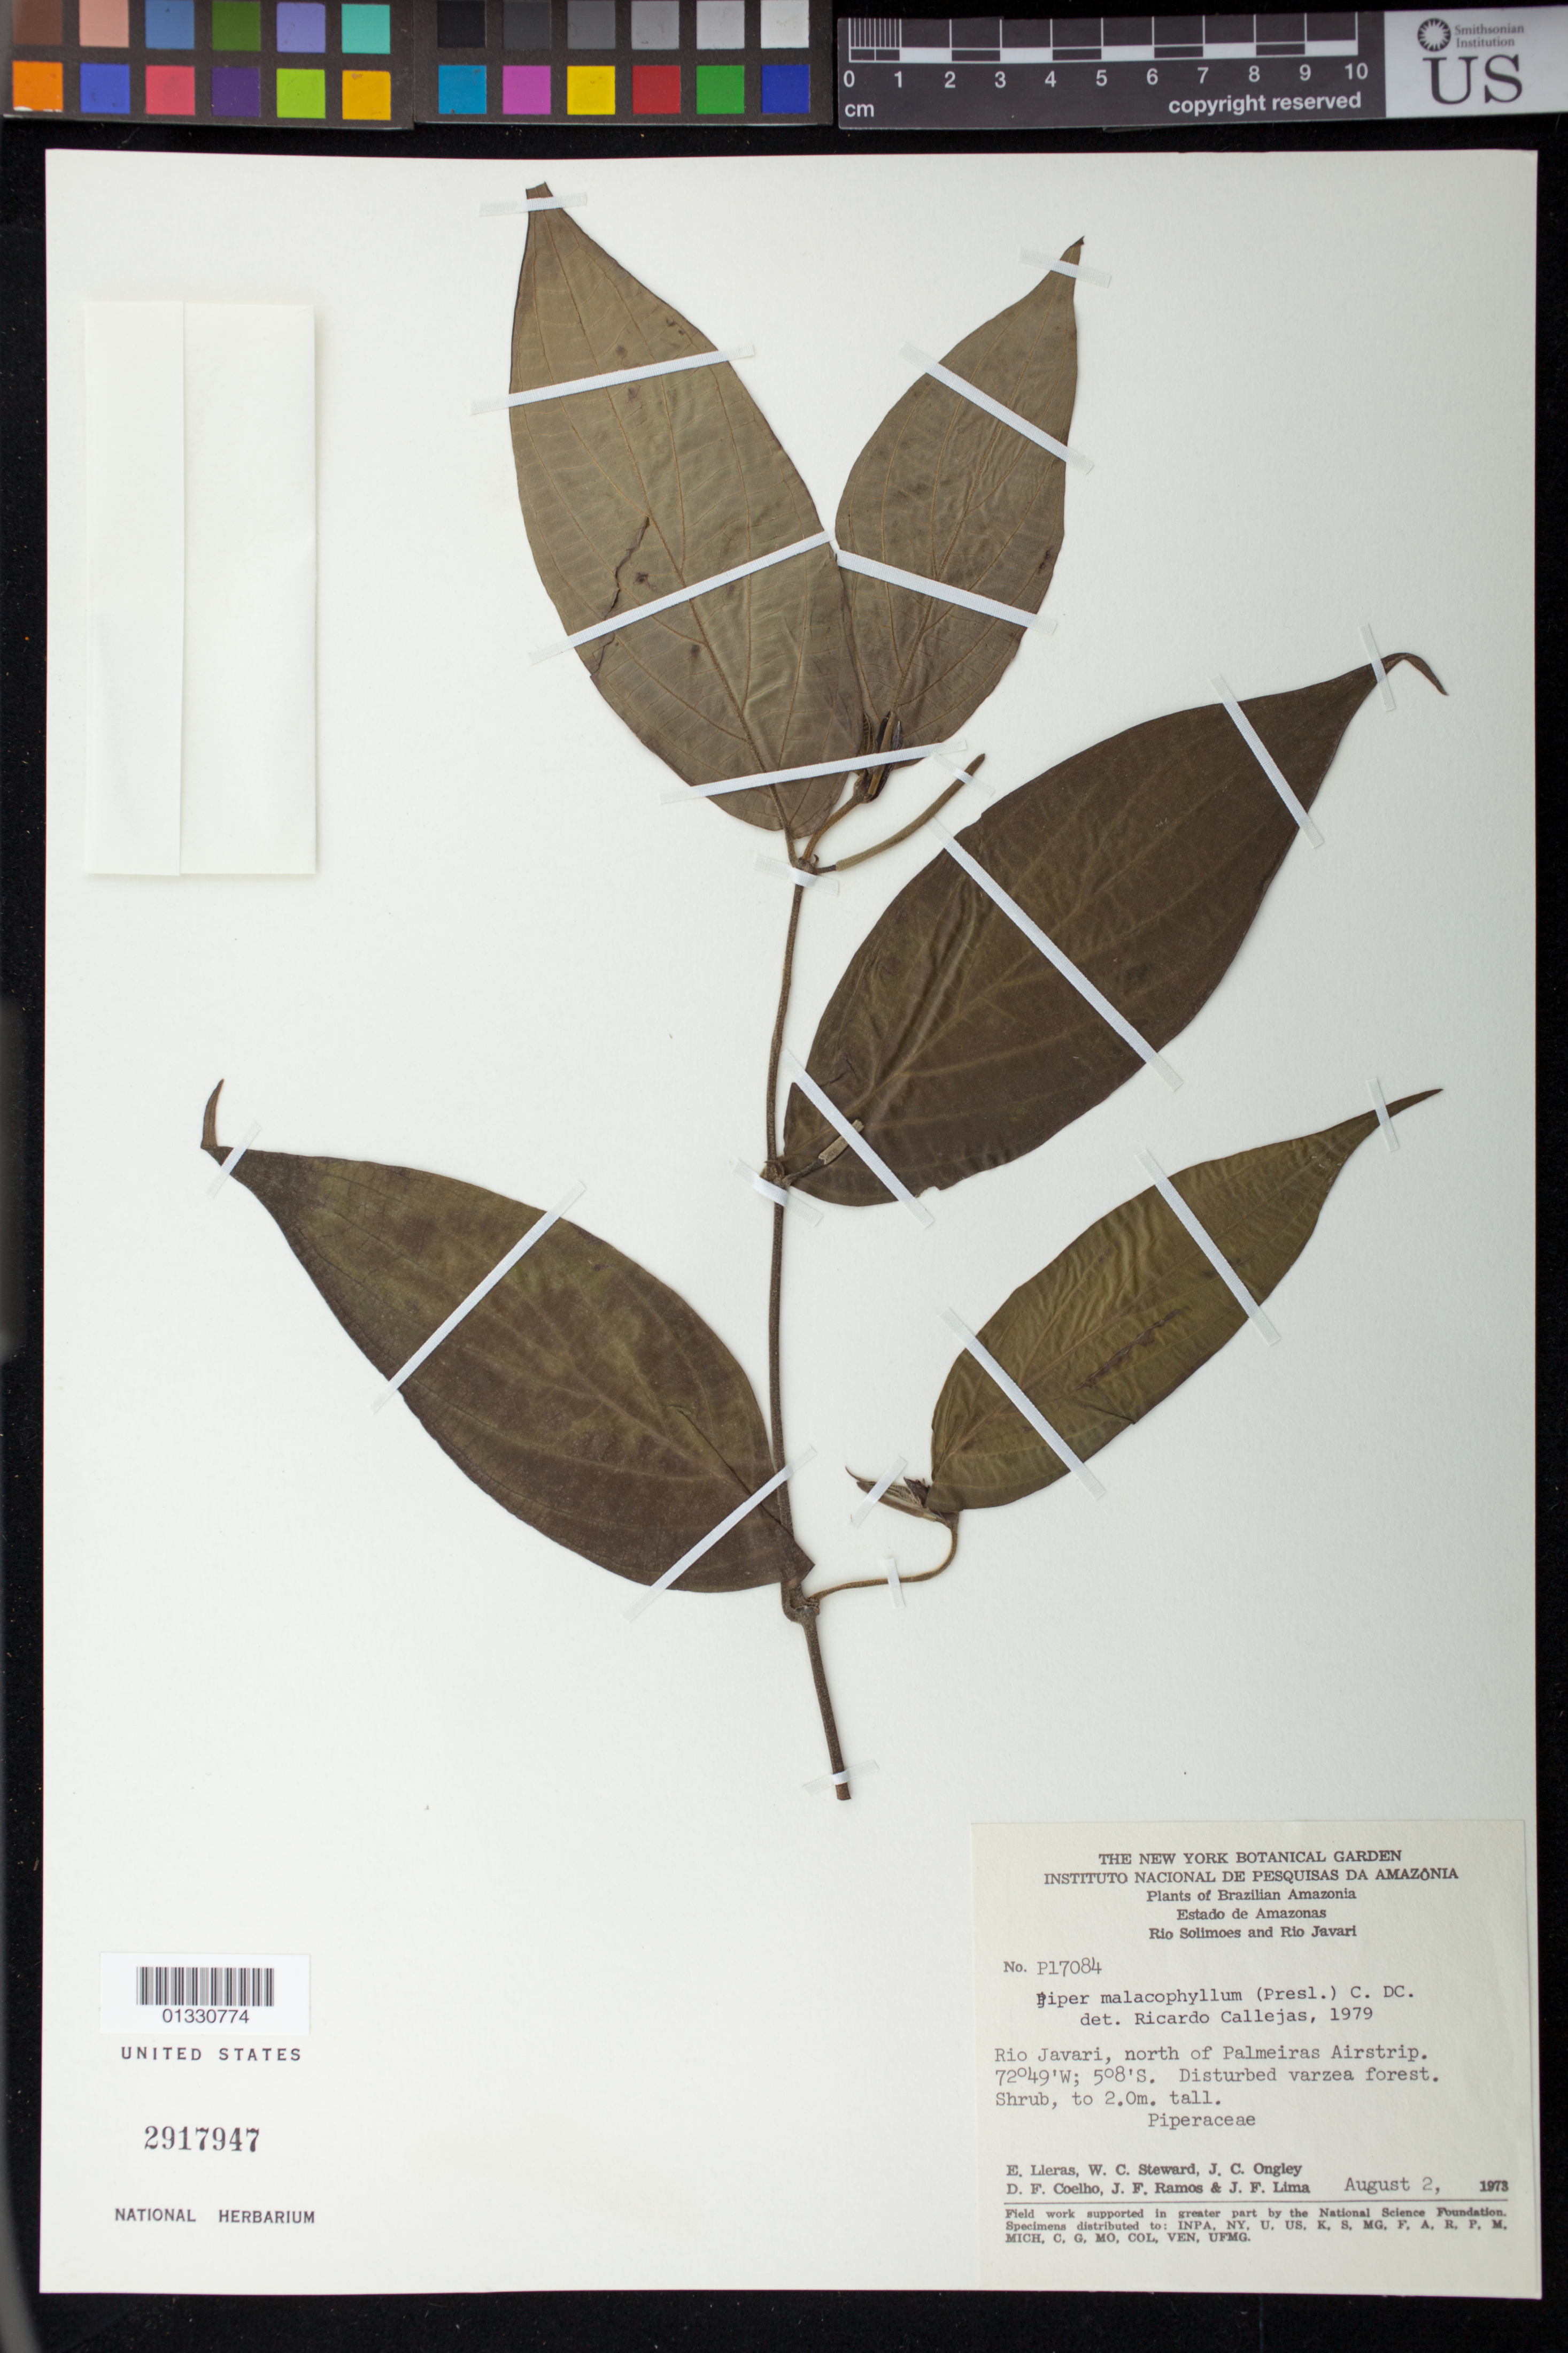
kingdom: Plantae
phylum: Tracheophyta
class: Magnoliopsida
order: Piperales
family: Piperaceae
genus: Piper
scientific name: Piper malacophyllum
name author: (C. Presl) C. DC.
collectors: E. Lleras, W. C. Steward, J. C. Ongley, D. F. Coêlho, J. F. Ramos & J. F. Lima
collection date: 1973-08-02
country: Brazil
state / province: Amazonas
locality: Rio Javari, north of Palmeiras Airstrip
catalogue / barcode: US 2917947